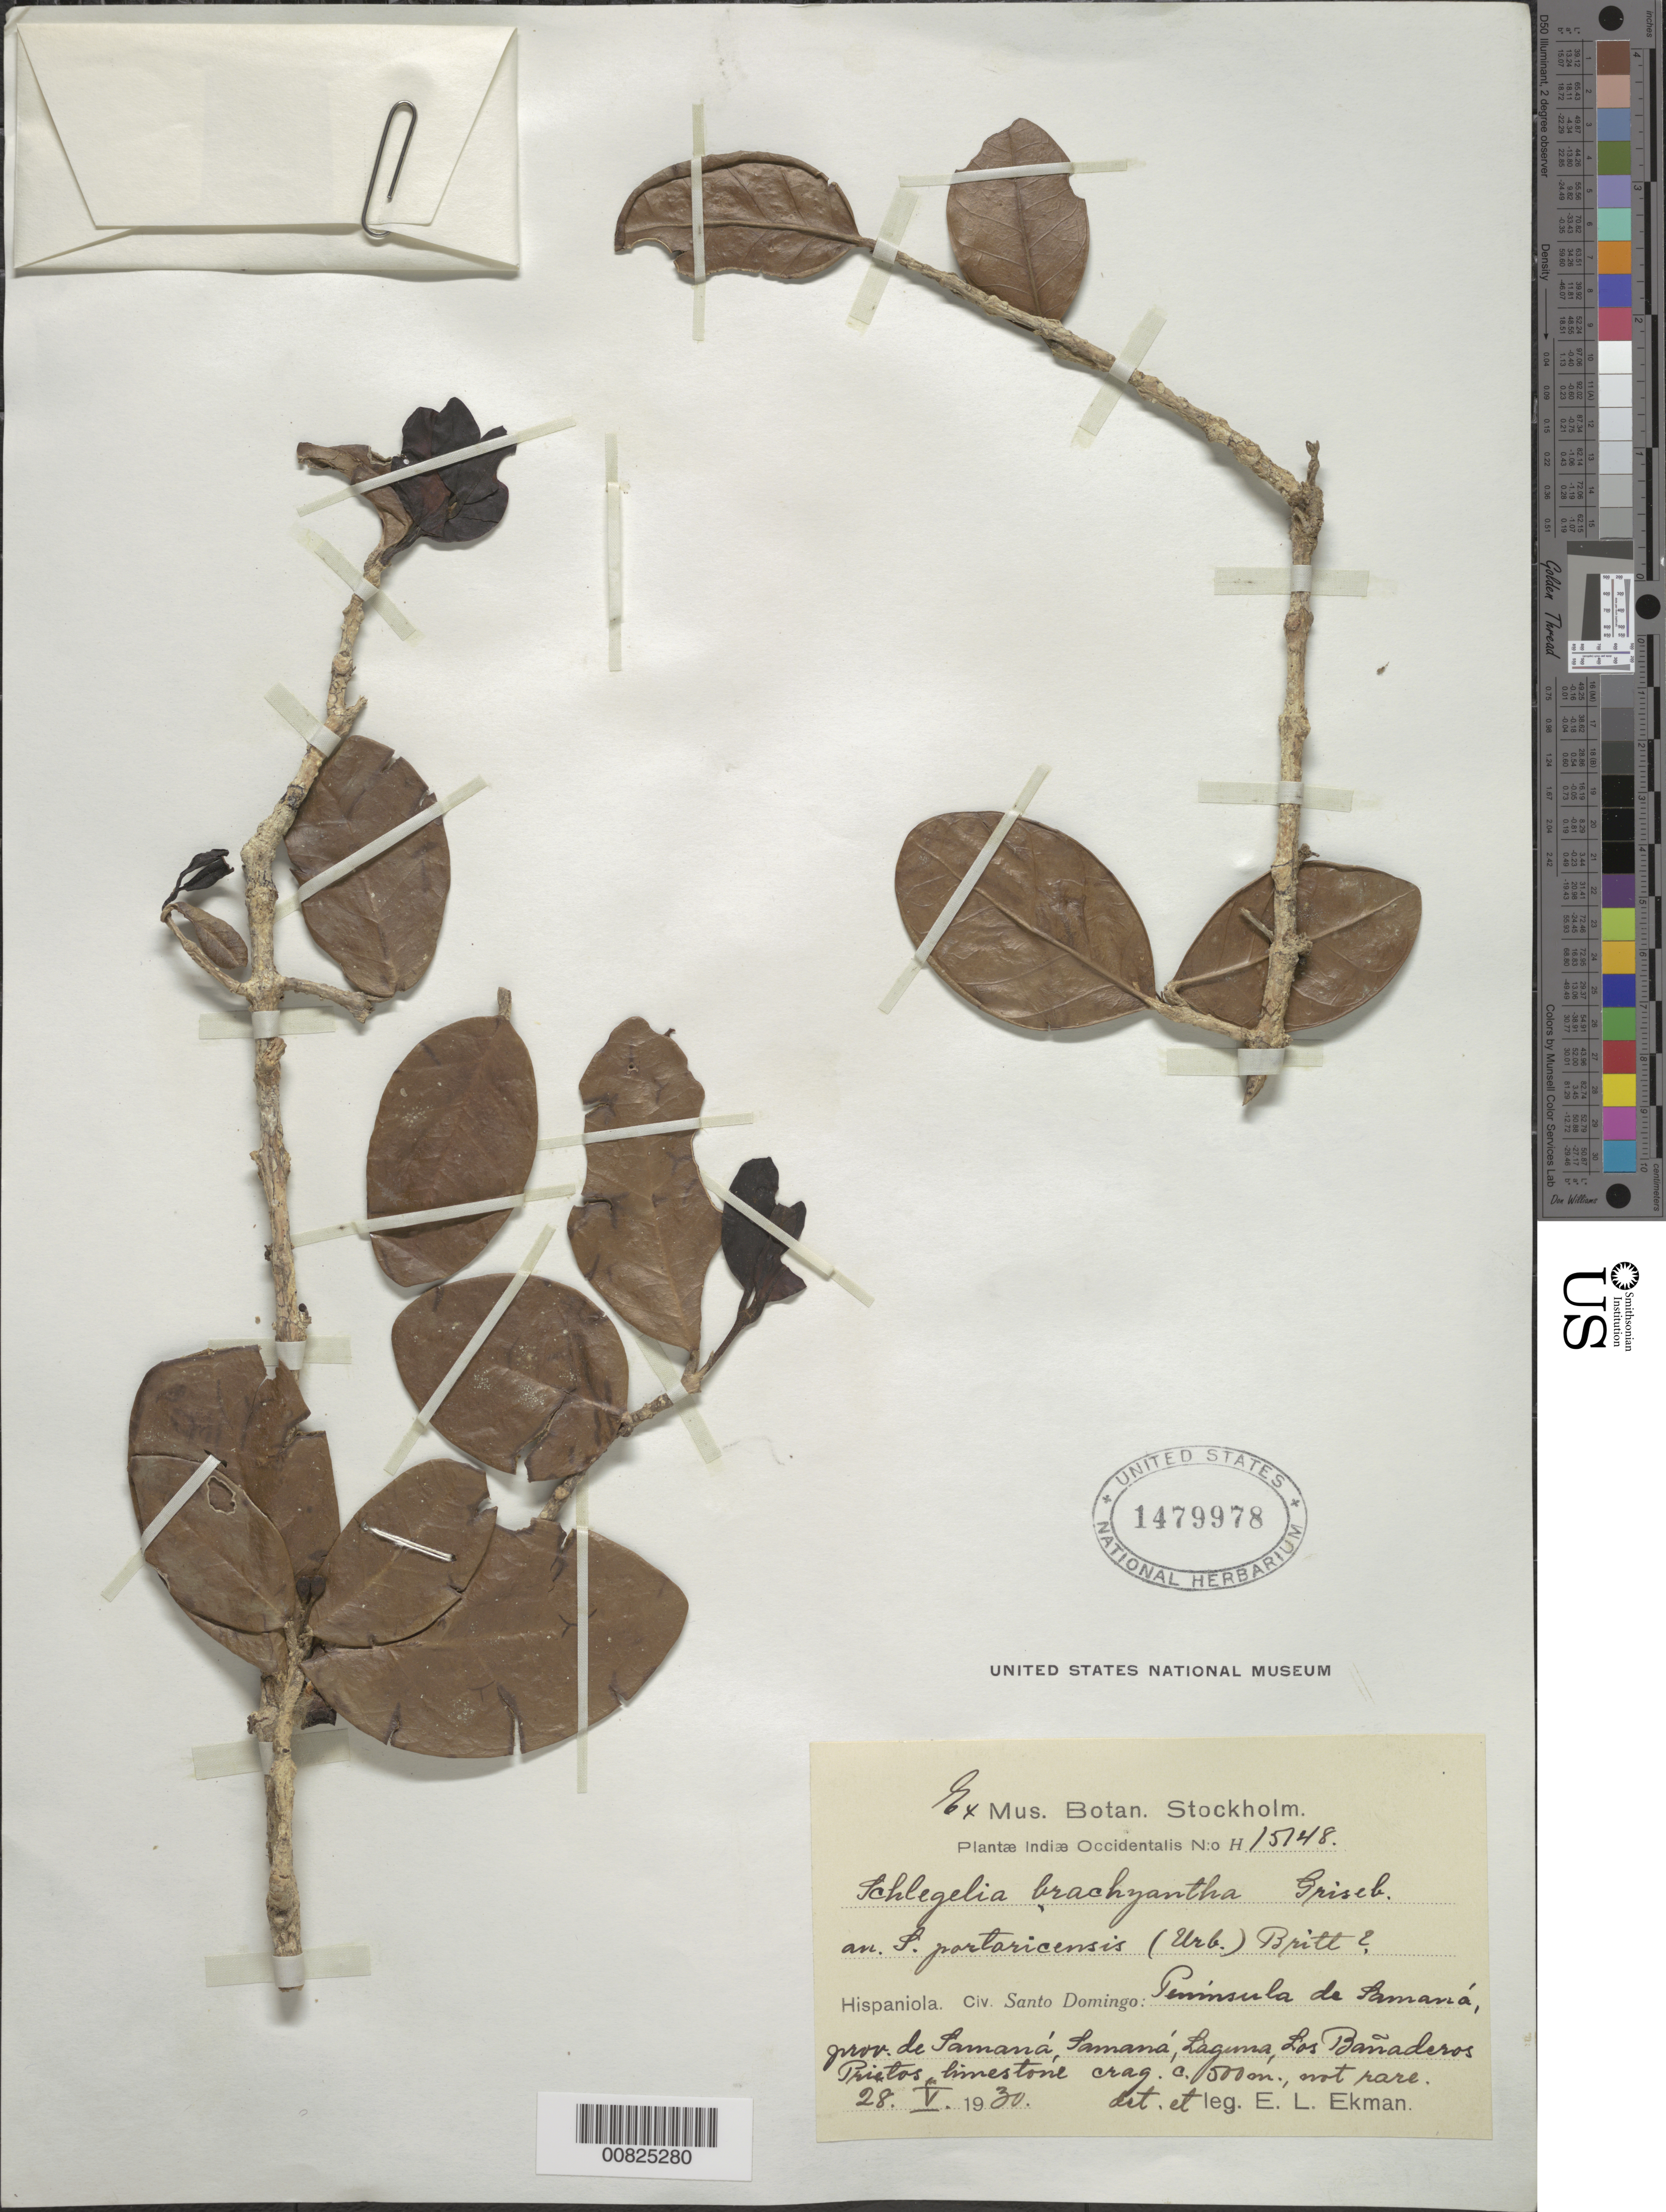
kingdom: Plantae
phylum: Tracheophyta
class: Magnoliopsida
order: Lamiales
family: Schlegeliaceae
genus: Schlegelia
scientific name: Schlegelia brachyantha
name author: Griseb.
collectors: E. L. Ekman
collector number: H 15148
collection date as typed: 28 May 1930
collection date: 1930-05-28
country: Dominican Republic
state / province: Samana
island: Hispaniola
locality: Peninsula de Samaná, Samaná, Laguna, Los Bañaderos Prietos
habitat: Limestone crag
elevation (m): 500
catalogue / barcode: US 1479978